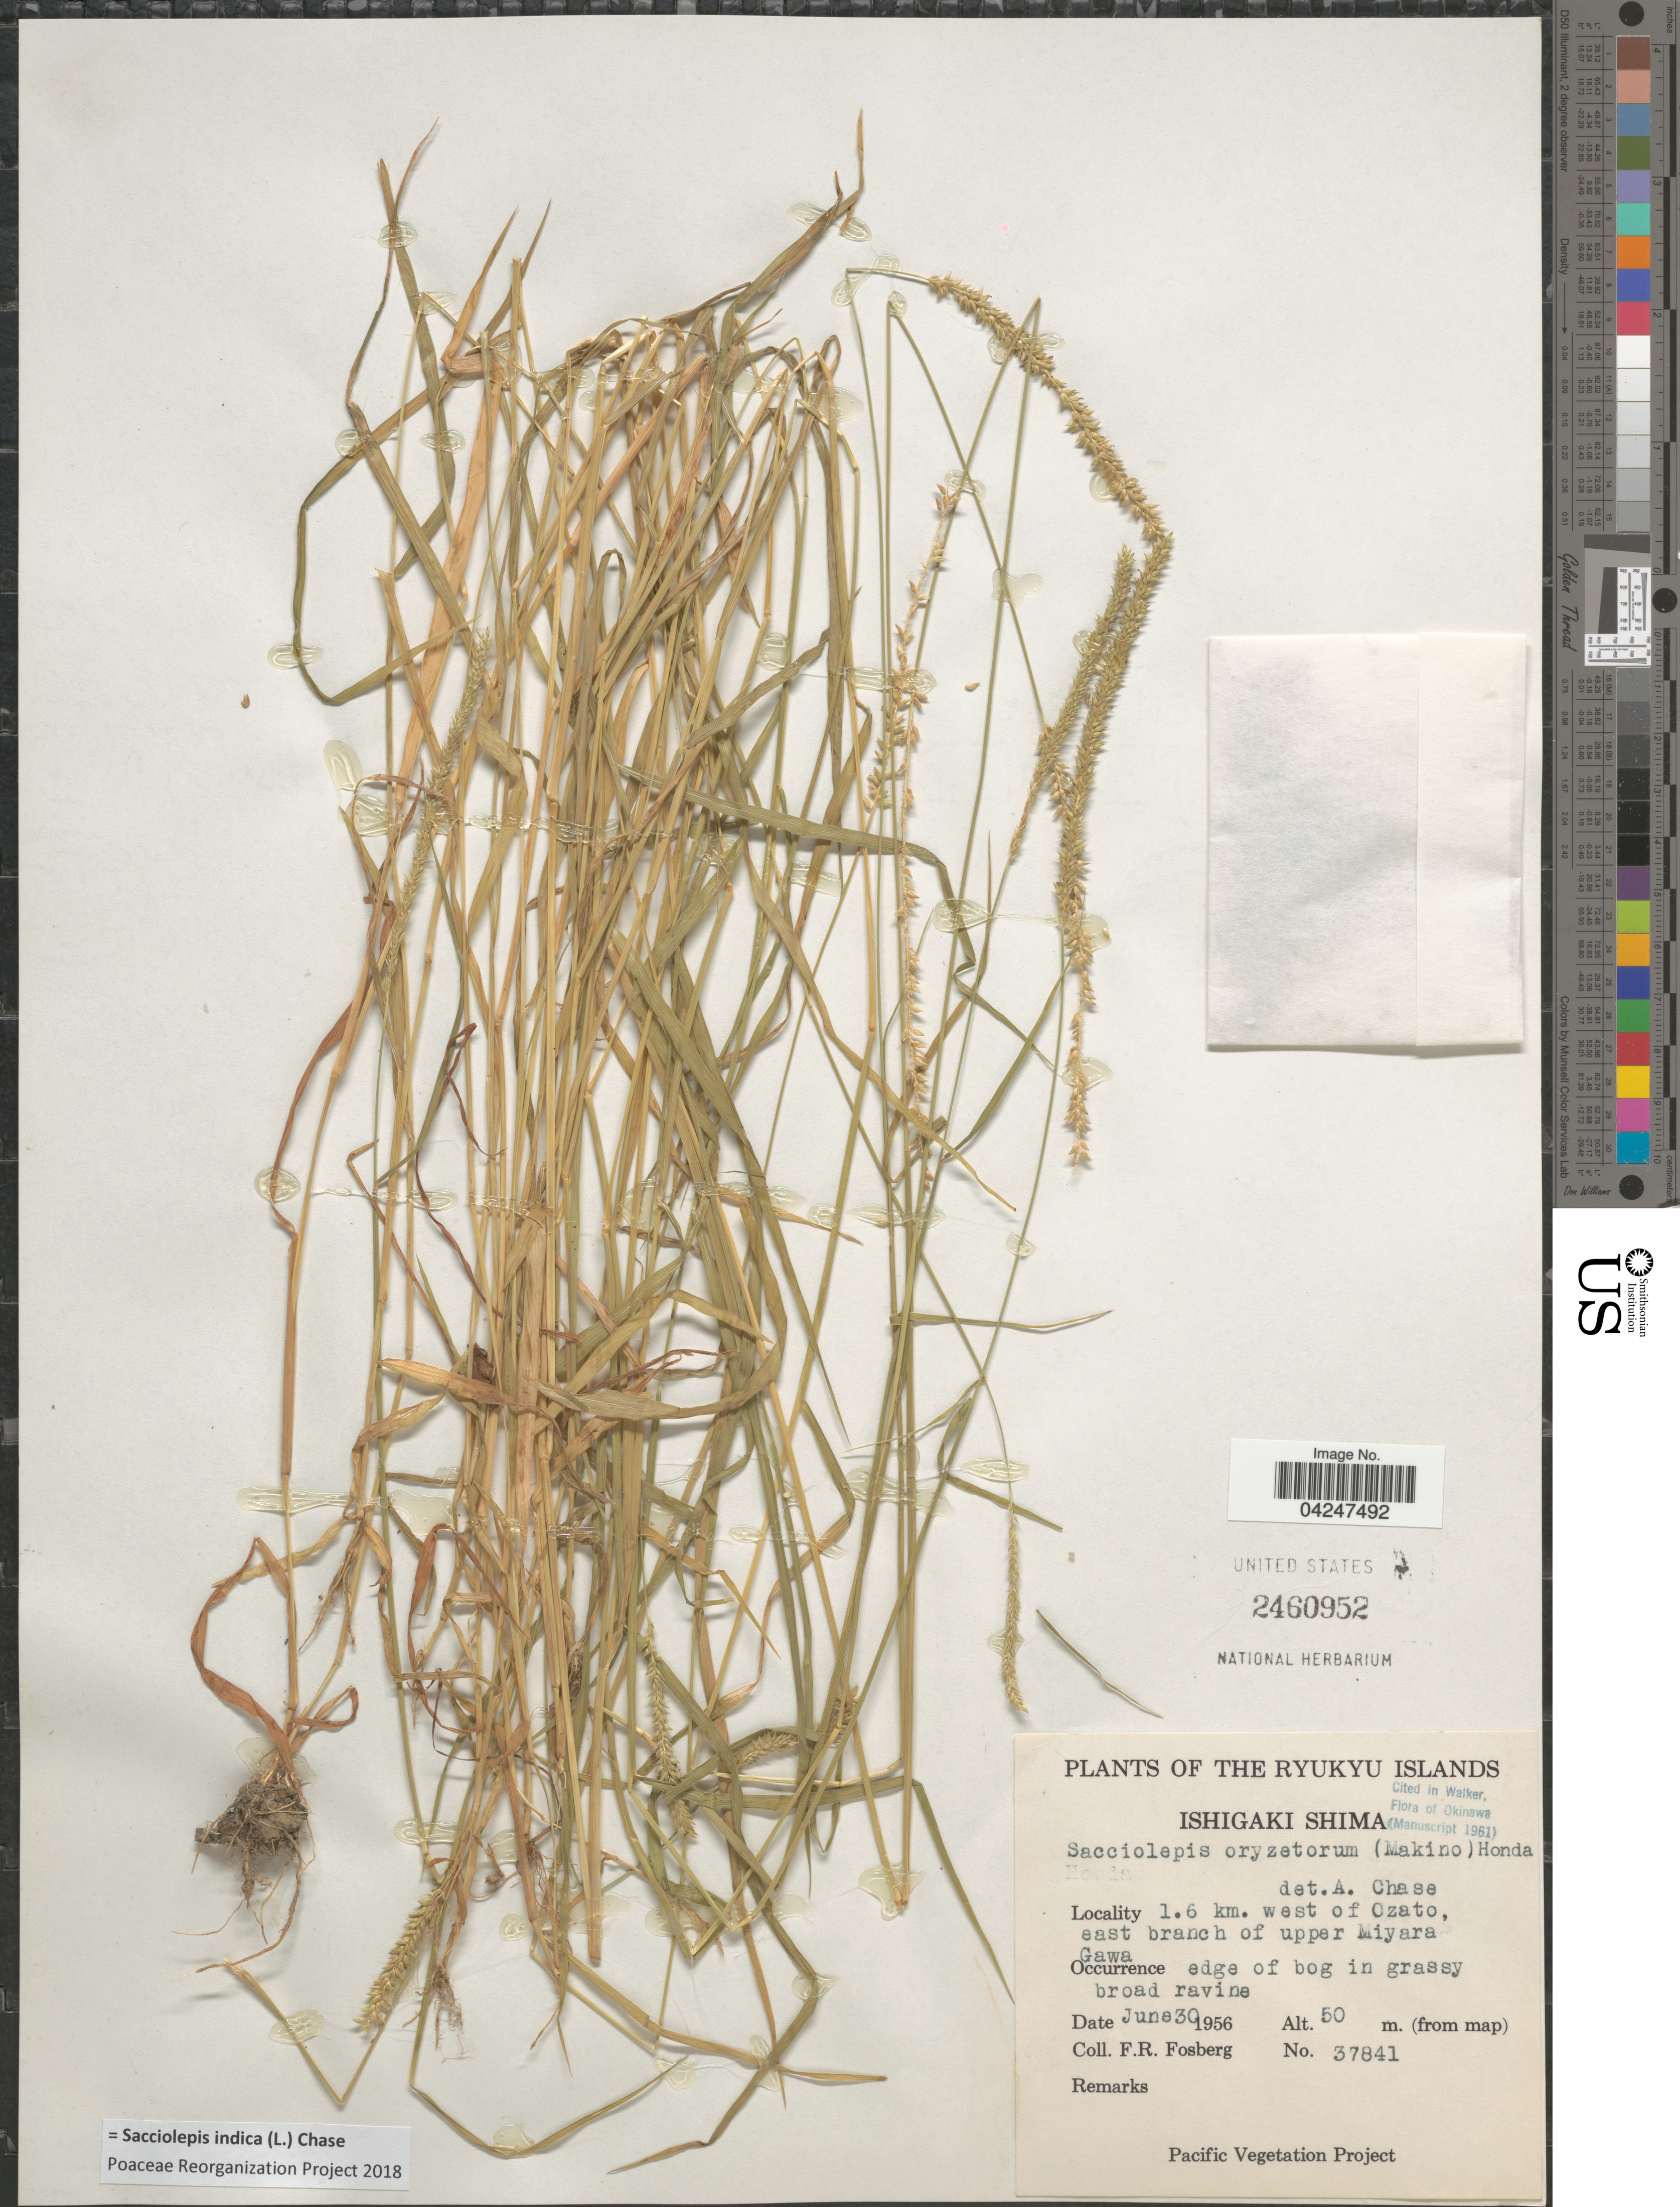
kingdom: Plantae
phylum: Tracheophyta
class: Liliopsida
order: Poales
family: Poaceae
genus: Sacciolepis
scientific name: Sacciolepis indica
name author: (L.) Chase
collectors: F. R. Fosberg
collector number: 37841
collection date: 1956-06-30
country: Japan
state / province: Okinawa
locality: Ryukyu Islands. Ishigaki Shima. 1.6 km. west of Ozato, east branch of upper Miyara Gawa. Edge of bog in grassy broad ravine.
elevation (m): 50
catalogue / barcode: US 2460952